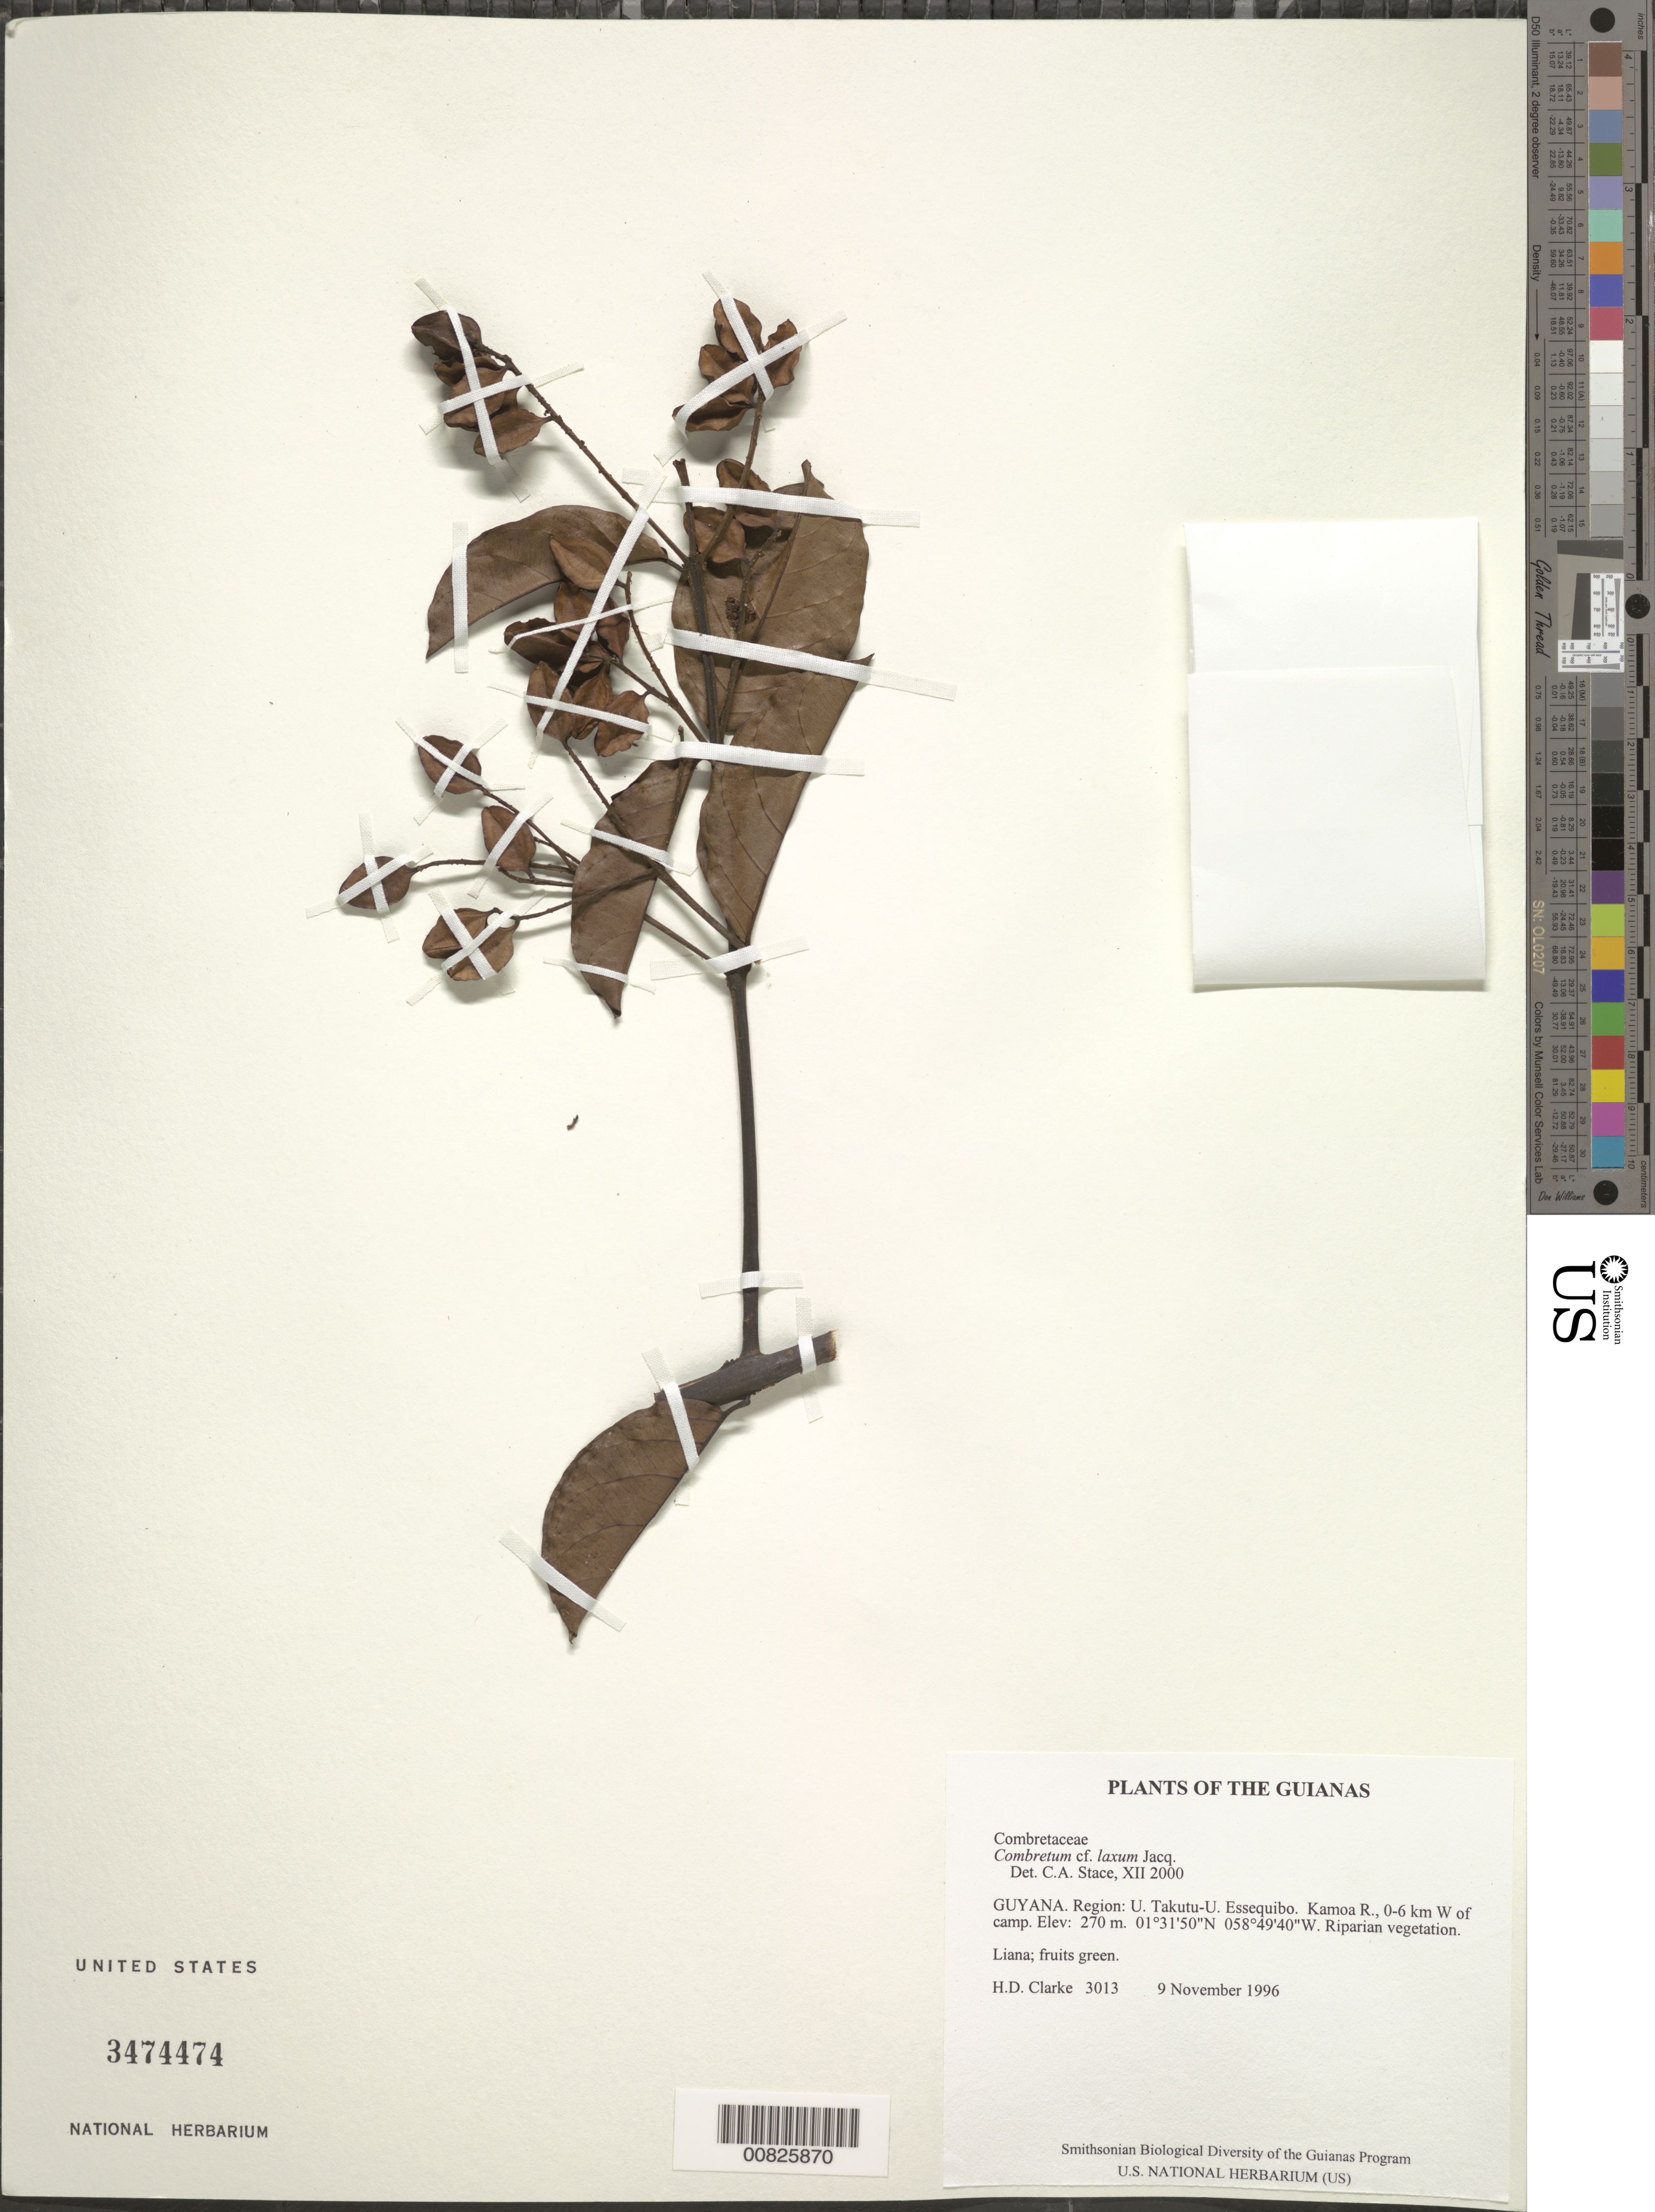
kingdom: Plantae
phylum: Tracheophyta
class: Magnoliopsida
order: Myrtales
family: Combretaceae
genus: Combretum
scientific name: Combretum laxum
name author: Jacq.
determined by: Stace, C. A.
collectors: H. D. Clarke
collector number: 3013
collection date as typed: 9 November 1996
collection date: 1996-11-09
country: Guyana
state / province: U. Takutu-U. Essequibo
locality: Kamoa R., 0-6 km W of camp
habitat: Riparian vegetation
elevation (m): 270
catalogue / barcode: US 3474474